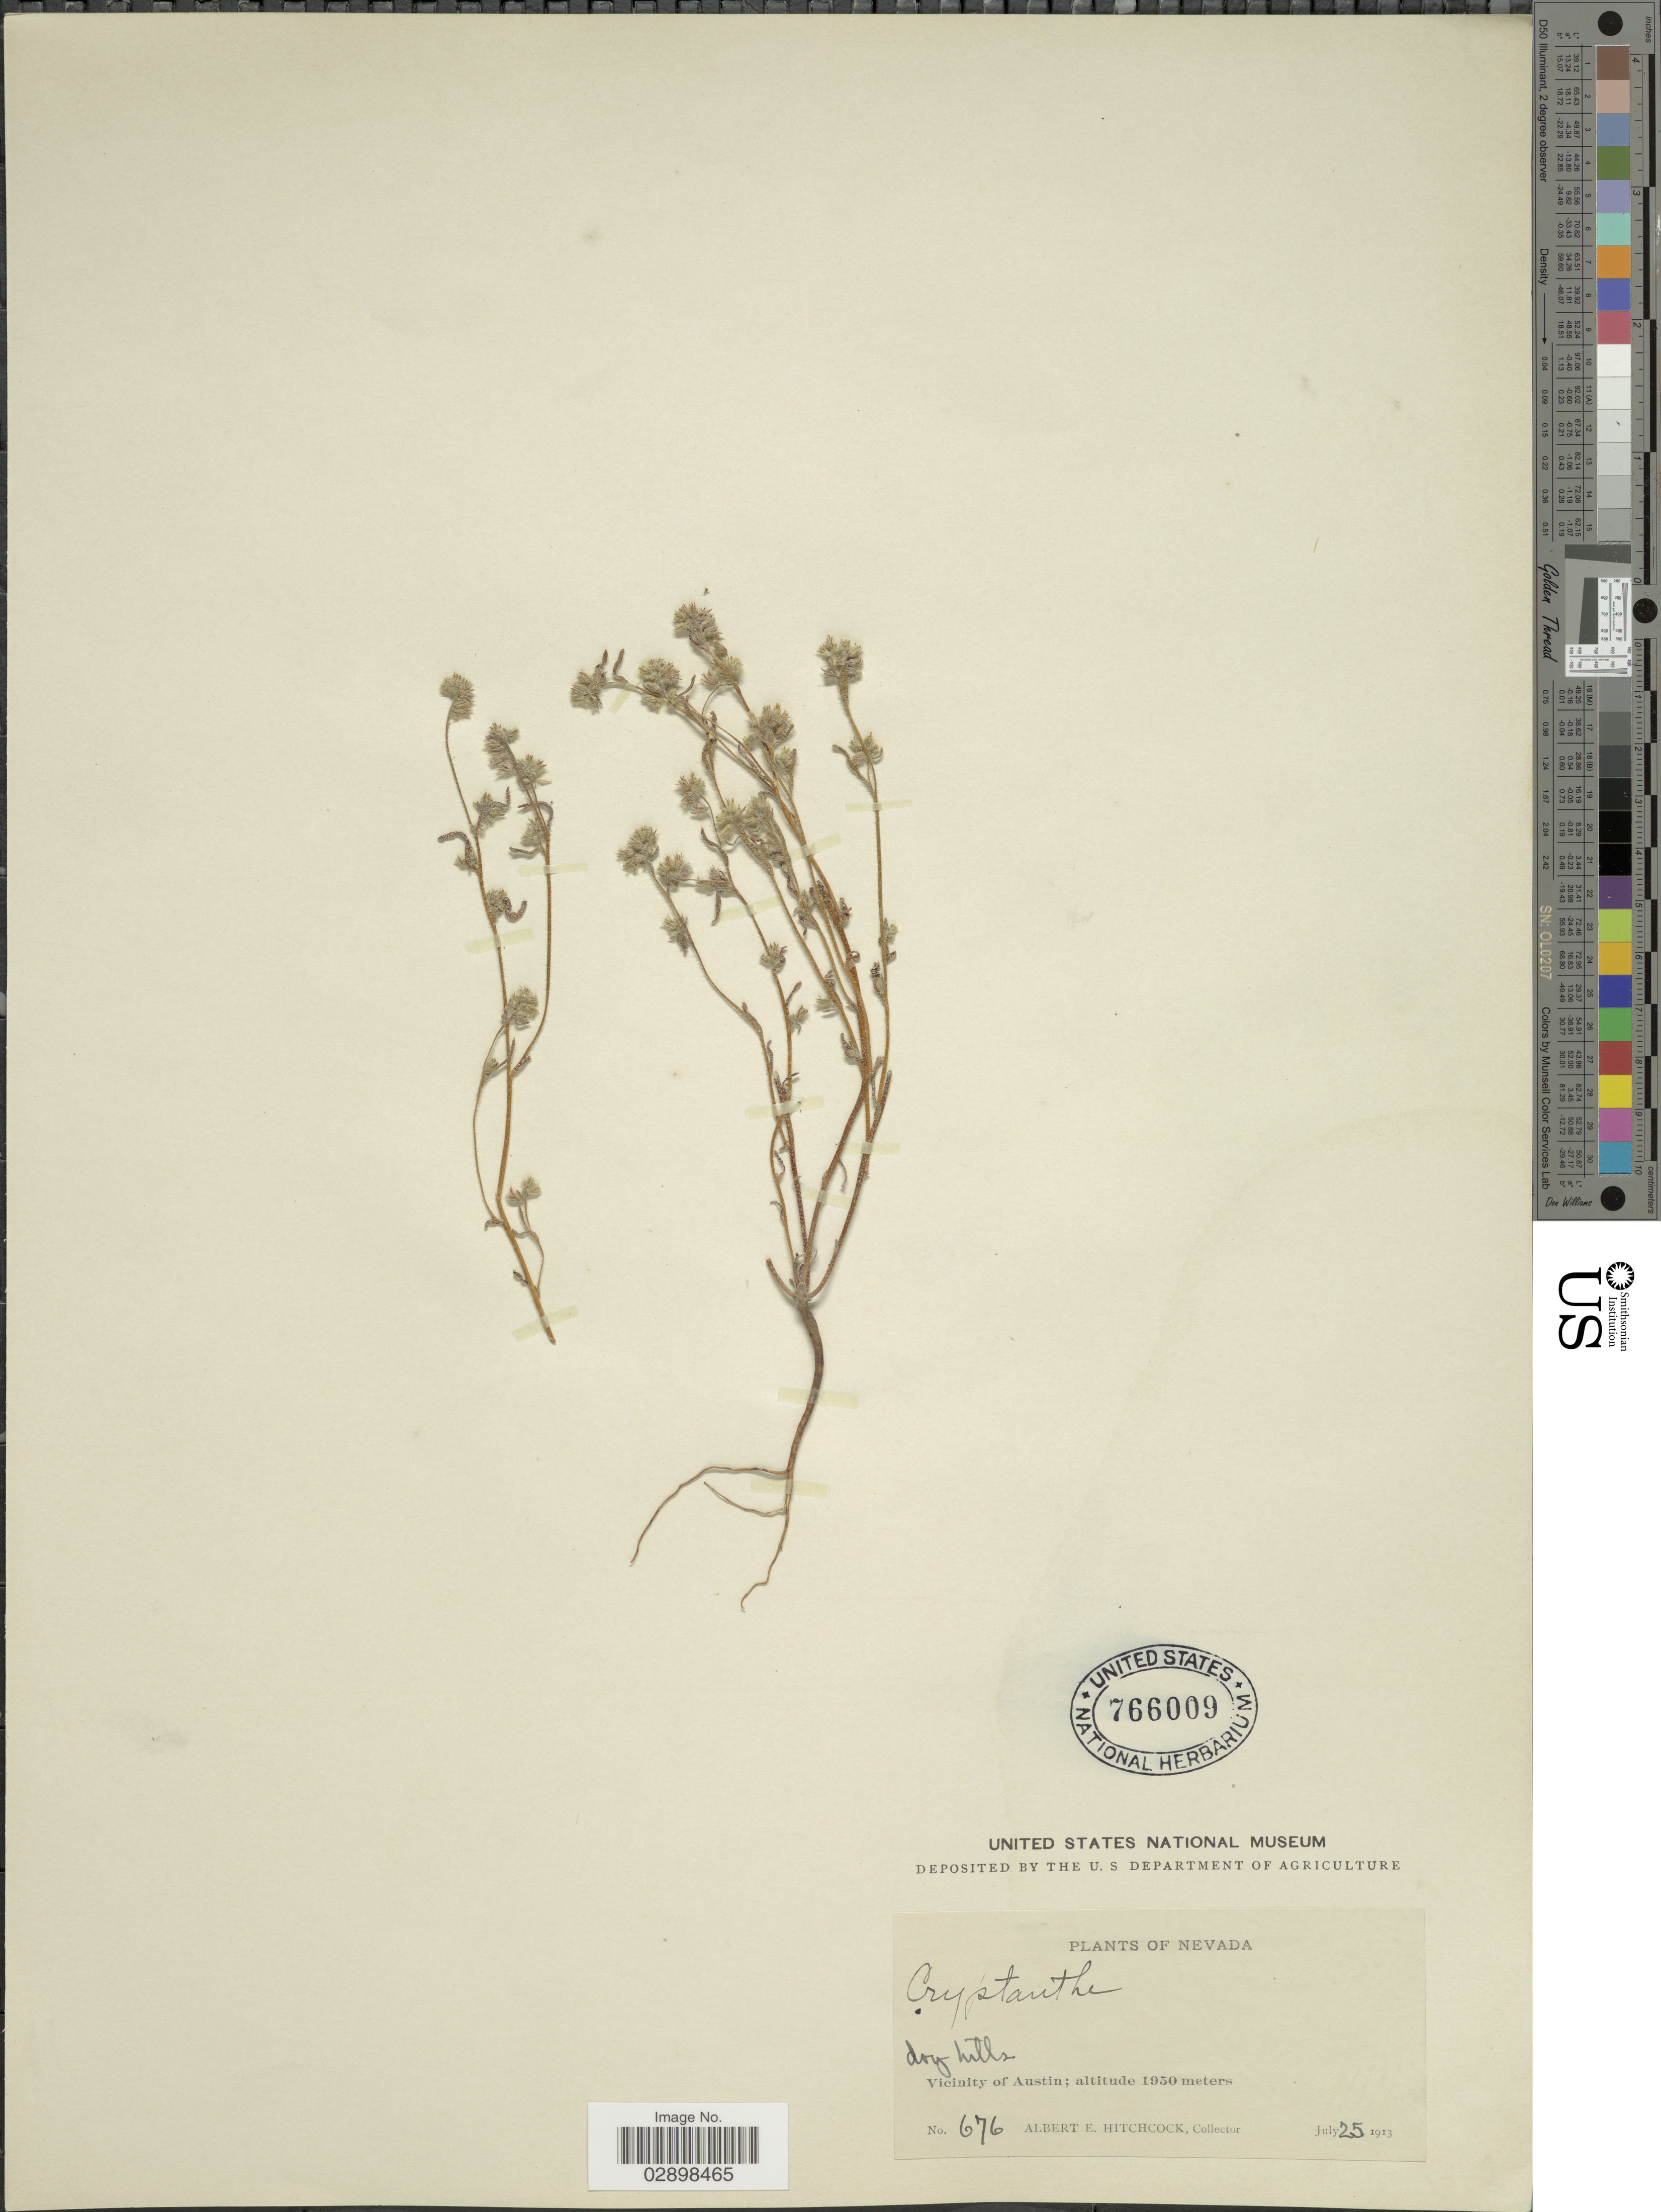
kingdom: Plantae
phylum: Tracheophyta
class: Magnoliopsida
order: Boraginales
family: Boraginaceae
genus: Cryptantha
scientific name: Cryptantha watsonii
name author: (A. Gray) Greene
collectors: A. Hitchcock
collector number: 676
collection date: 1913-07-25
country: United States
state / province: Nevada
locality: Vicinity of Austin.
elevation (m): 1950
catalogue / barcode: US 766009